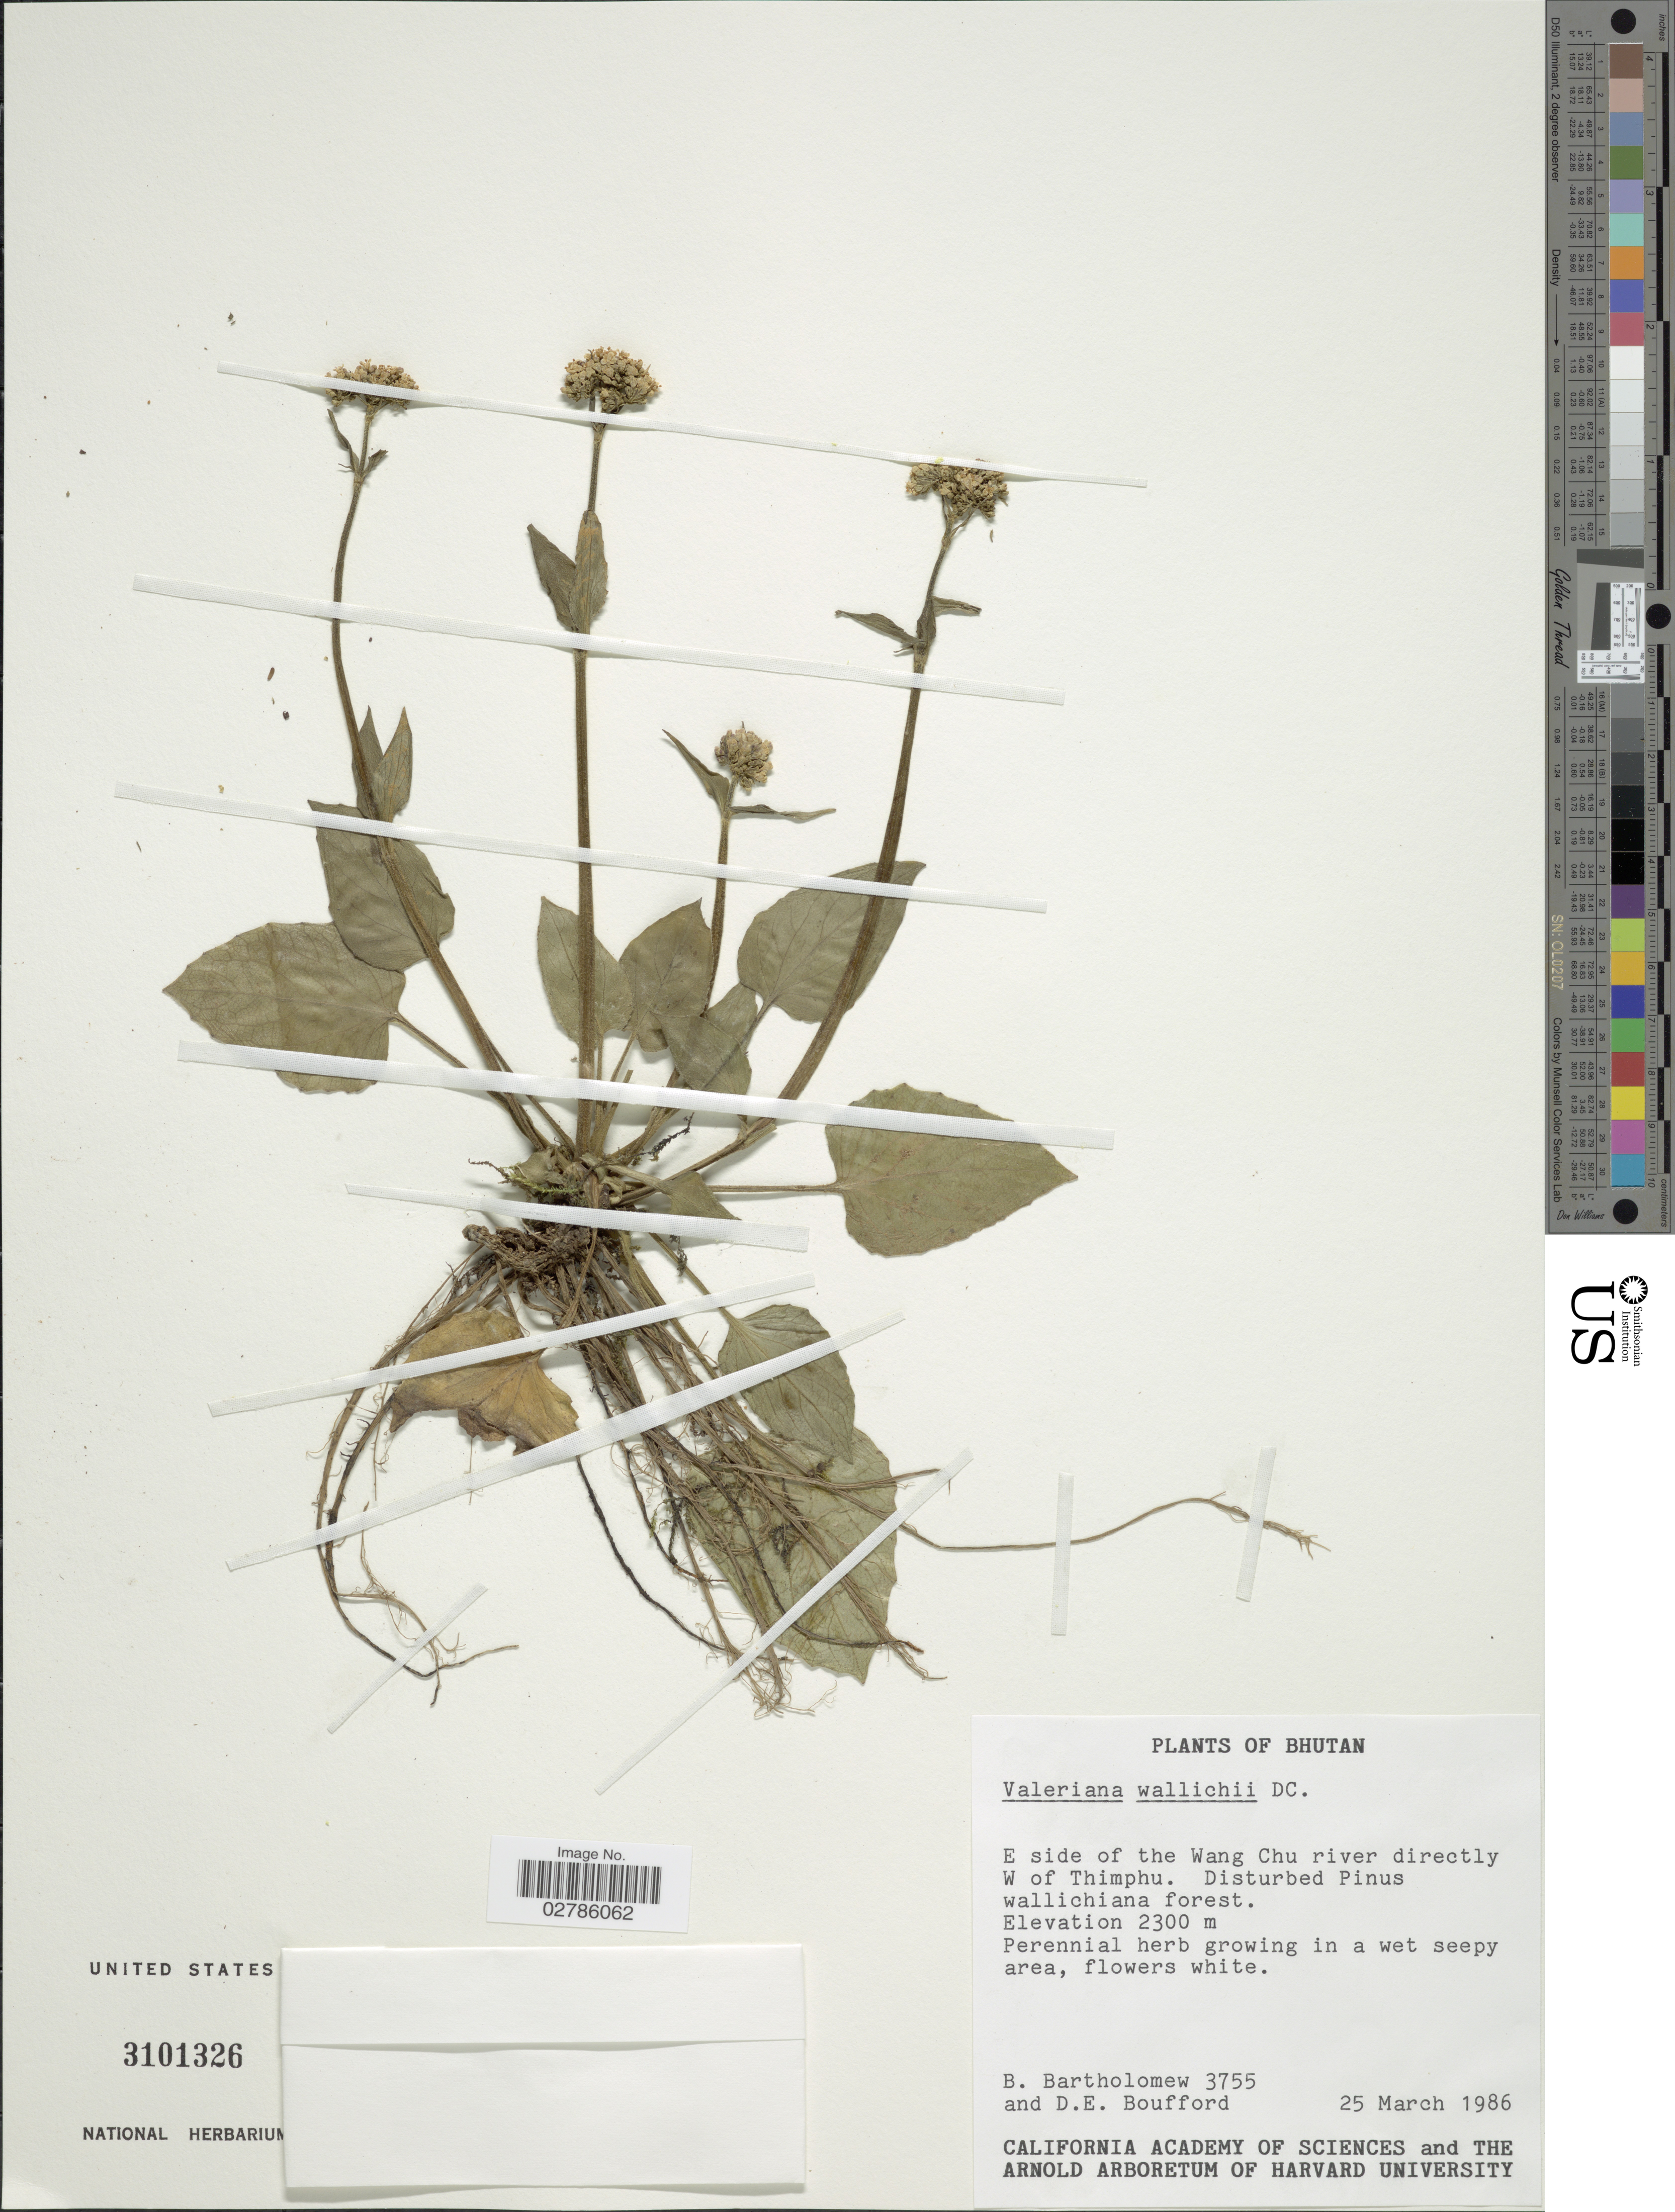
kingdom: Plantae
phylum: Tracheophyta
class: Magnoliopsida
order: Dipsacales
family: Caprifoliaceae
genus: Valeriana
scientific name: Valeriana wallichii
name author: DC.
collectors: B. Bartholomew & D. E. Boufford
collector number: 3755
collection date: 1986-03-25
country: Bhutan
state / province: Thimphu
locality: E side of the Wang Chu river directly W of Thimphu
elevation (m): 2300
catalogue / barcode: US 3101326